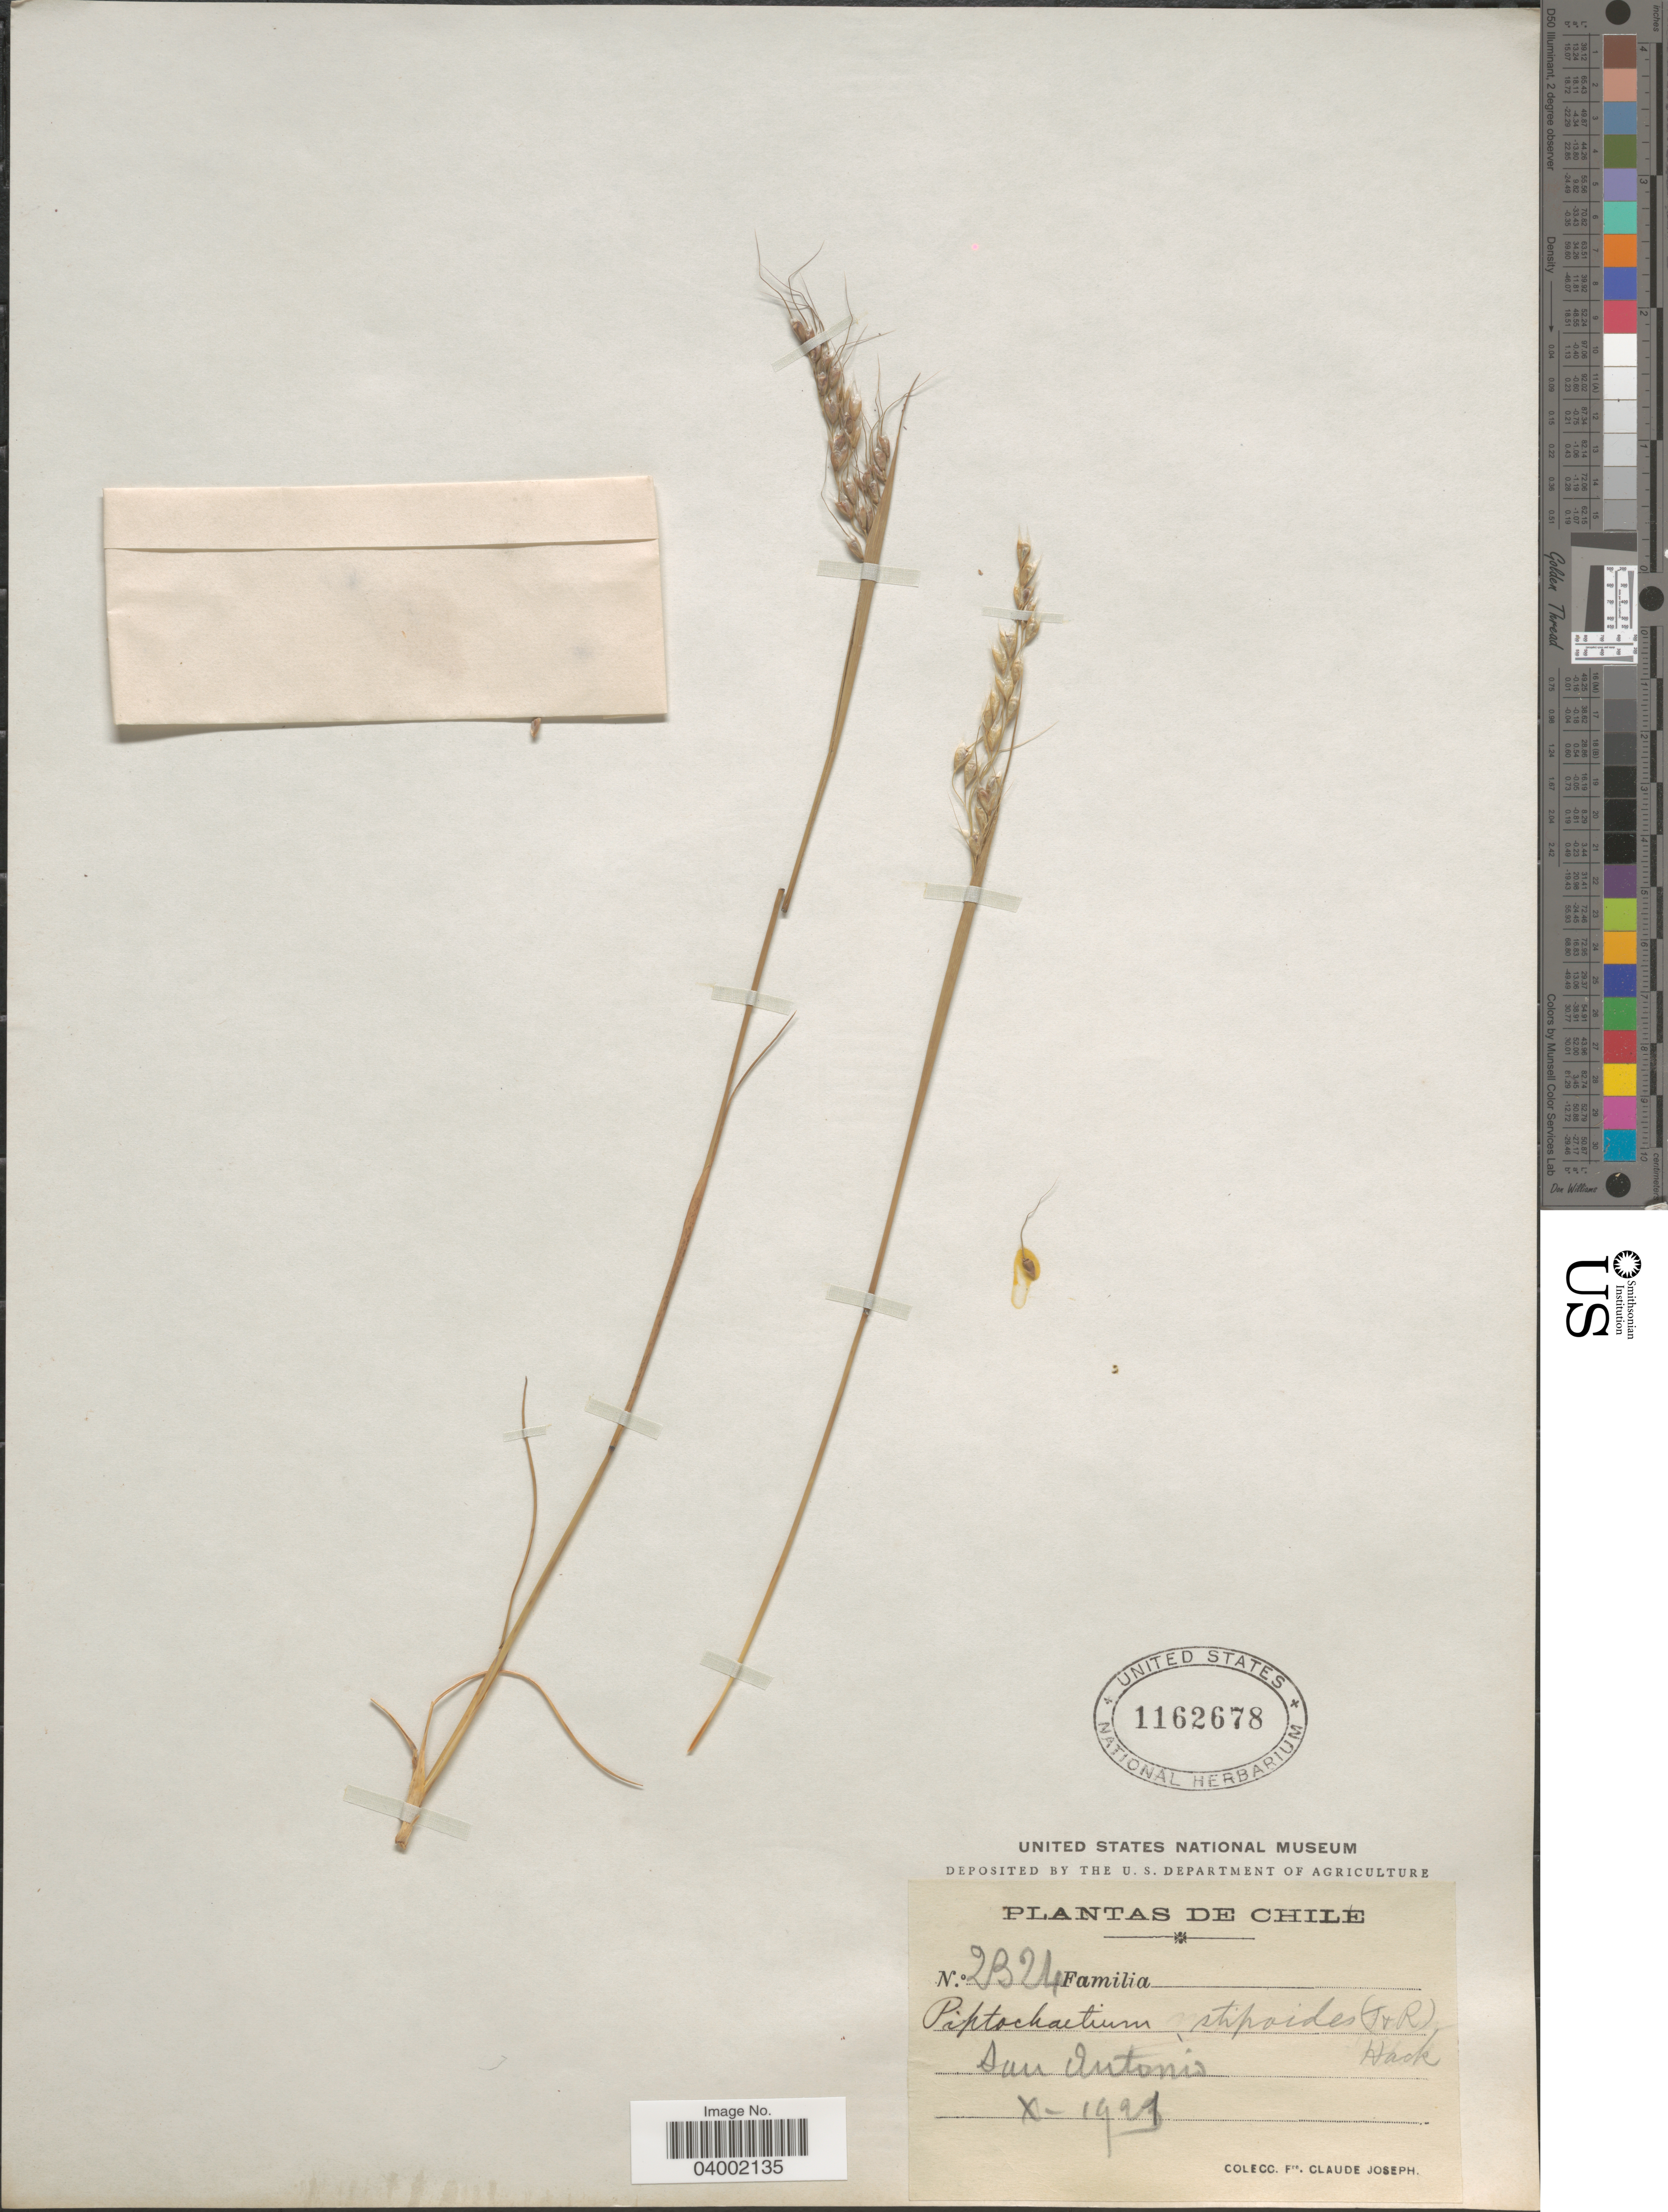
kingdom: Plantae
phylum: Tracheophyta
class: Liliopsida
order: Poales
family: Poaceae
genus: Piptochaetium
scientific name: Piptochaetium stipoides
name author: (Trin. & Rupr.) Hack. & Arechav.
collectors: Bro. Claude-Joseph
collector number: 2324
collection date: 1921-10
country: Chile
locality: San Antonio.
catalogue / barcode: US 1162678